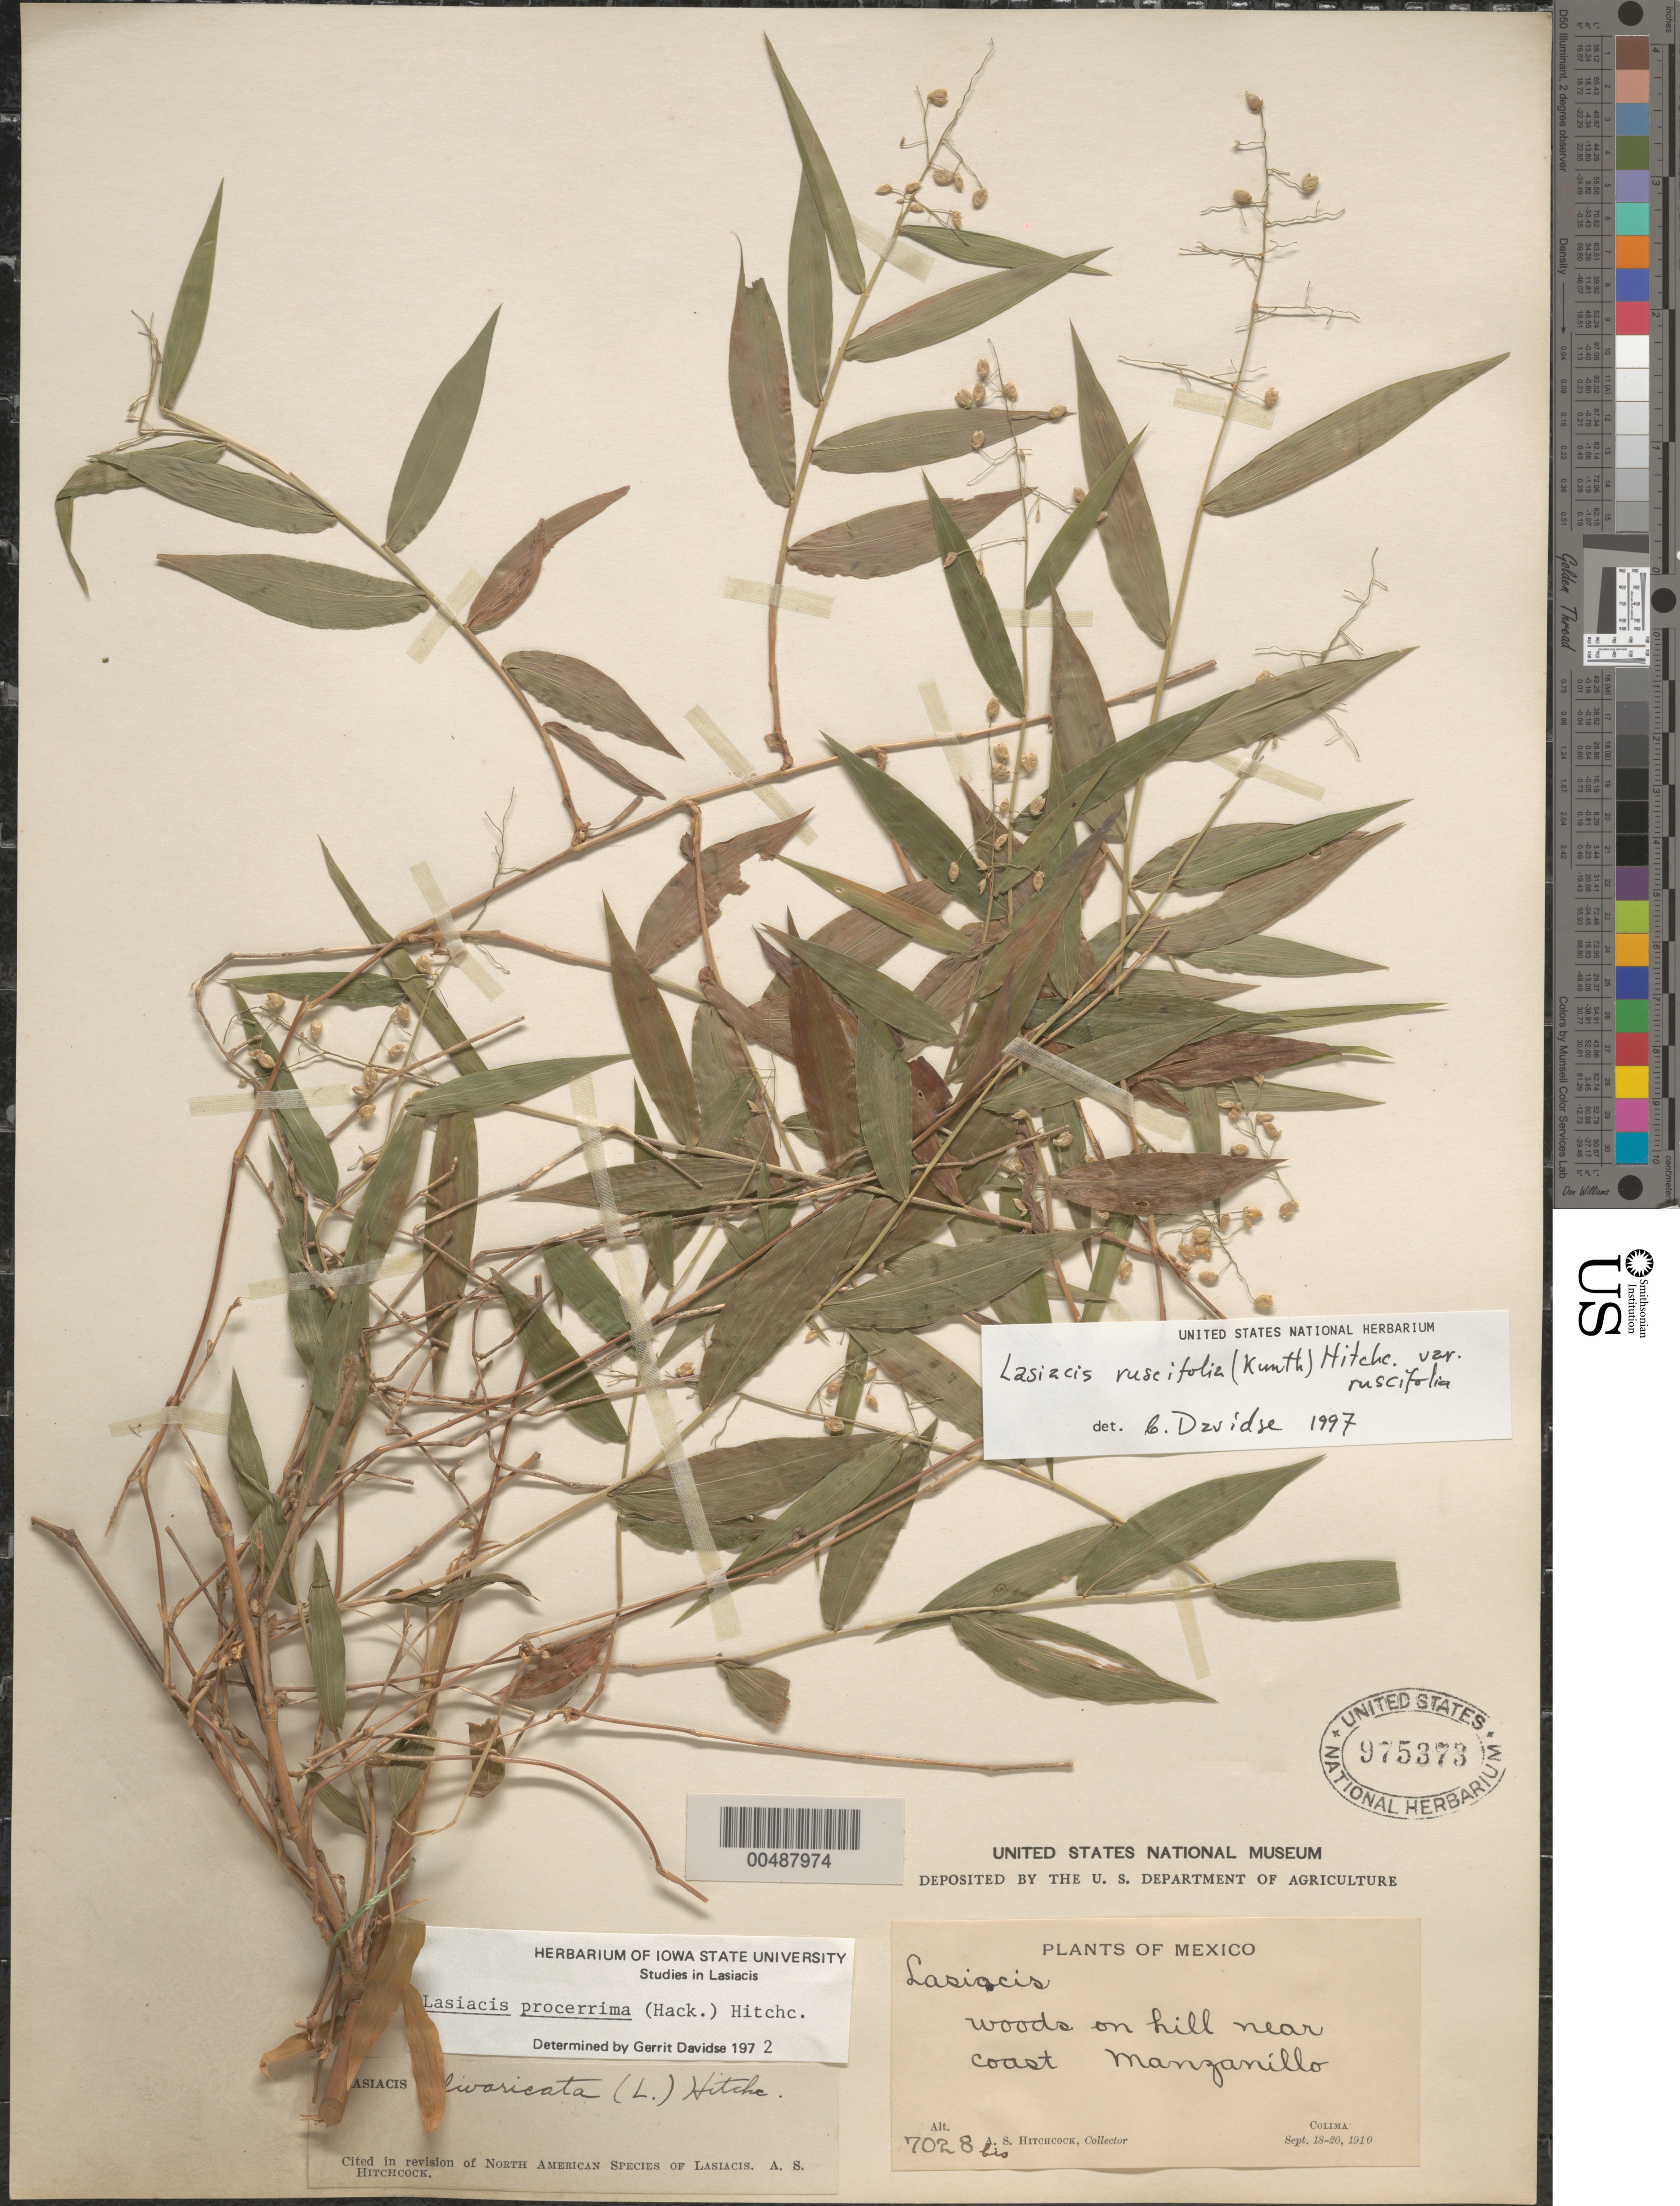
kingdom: Plantae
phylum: Tracheophyta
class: Liliopsida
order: Poales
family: Poaceae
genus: Lasiacis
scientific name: Lasiacis ruscifolia var. ruscifolia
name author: (Kunth) Hitchc.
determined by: Davidse, Gerrit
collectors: A. S. Hitchcock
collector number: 7028 bis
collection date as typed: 18 Sep 1910 to 20 Sep 1910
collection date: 1910-09-18/1910-09-20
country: Mexico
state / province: Colima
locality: Near coast Manzanillo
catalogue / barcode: US 975373